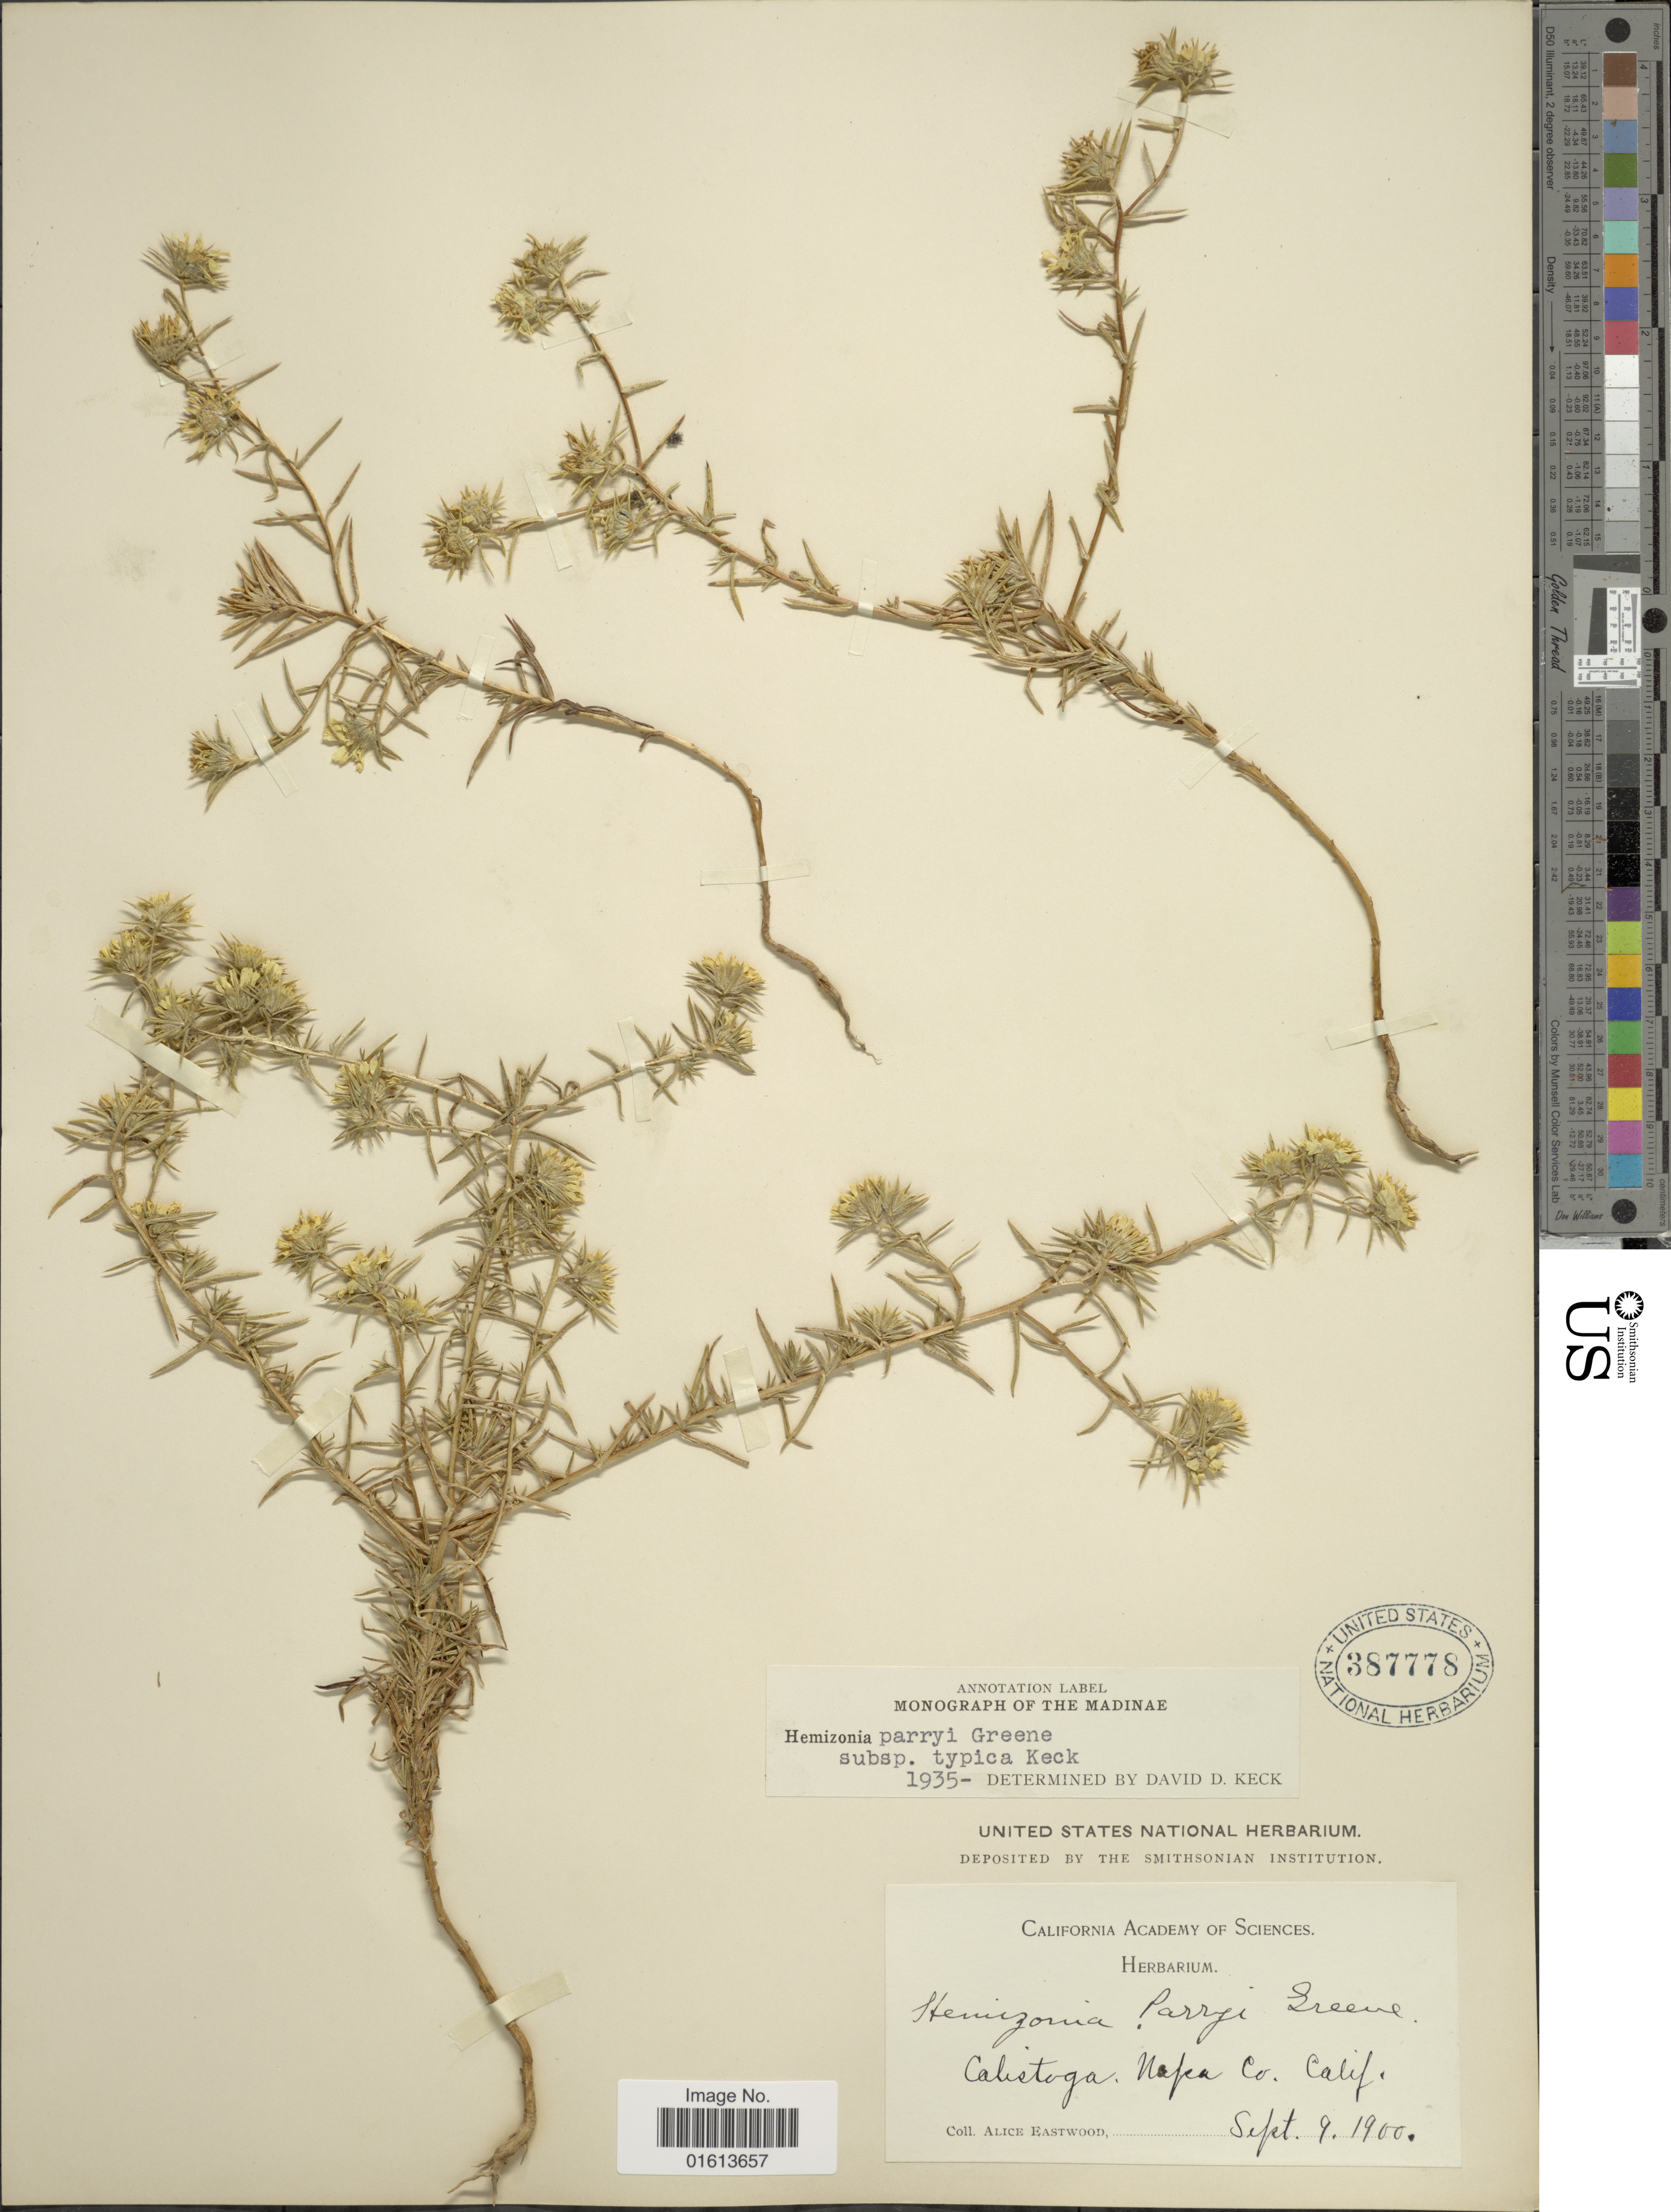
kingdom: Plantae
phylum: Tracheophyta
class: Magnoliopsida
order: Asterales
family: Asteraceae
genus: Centromadia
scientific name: Centromadia parryi subsp. parryi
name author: (Greene) Greene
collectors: A. Eastwood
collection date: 1900-09-09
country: United States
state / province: California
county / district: Napa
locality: Calistoga. Napa Co. Calif.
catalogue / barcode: US 387778